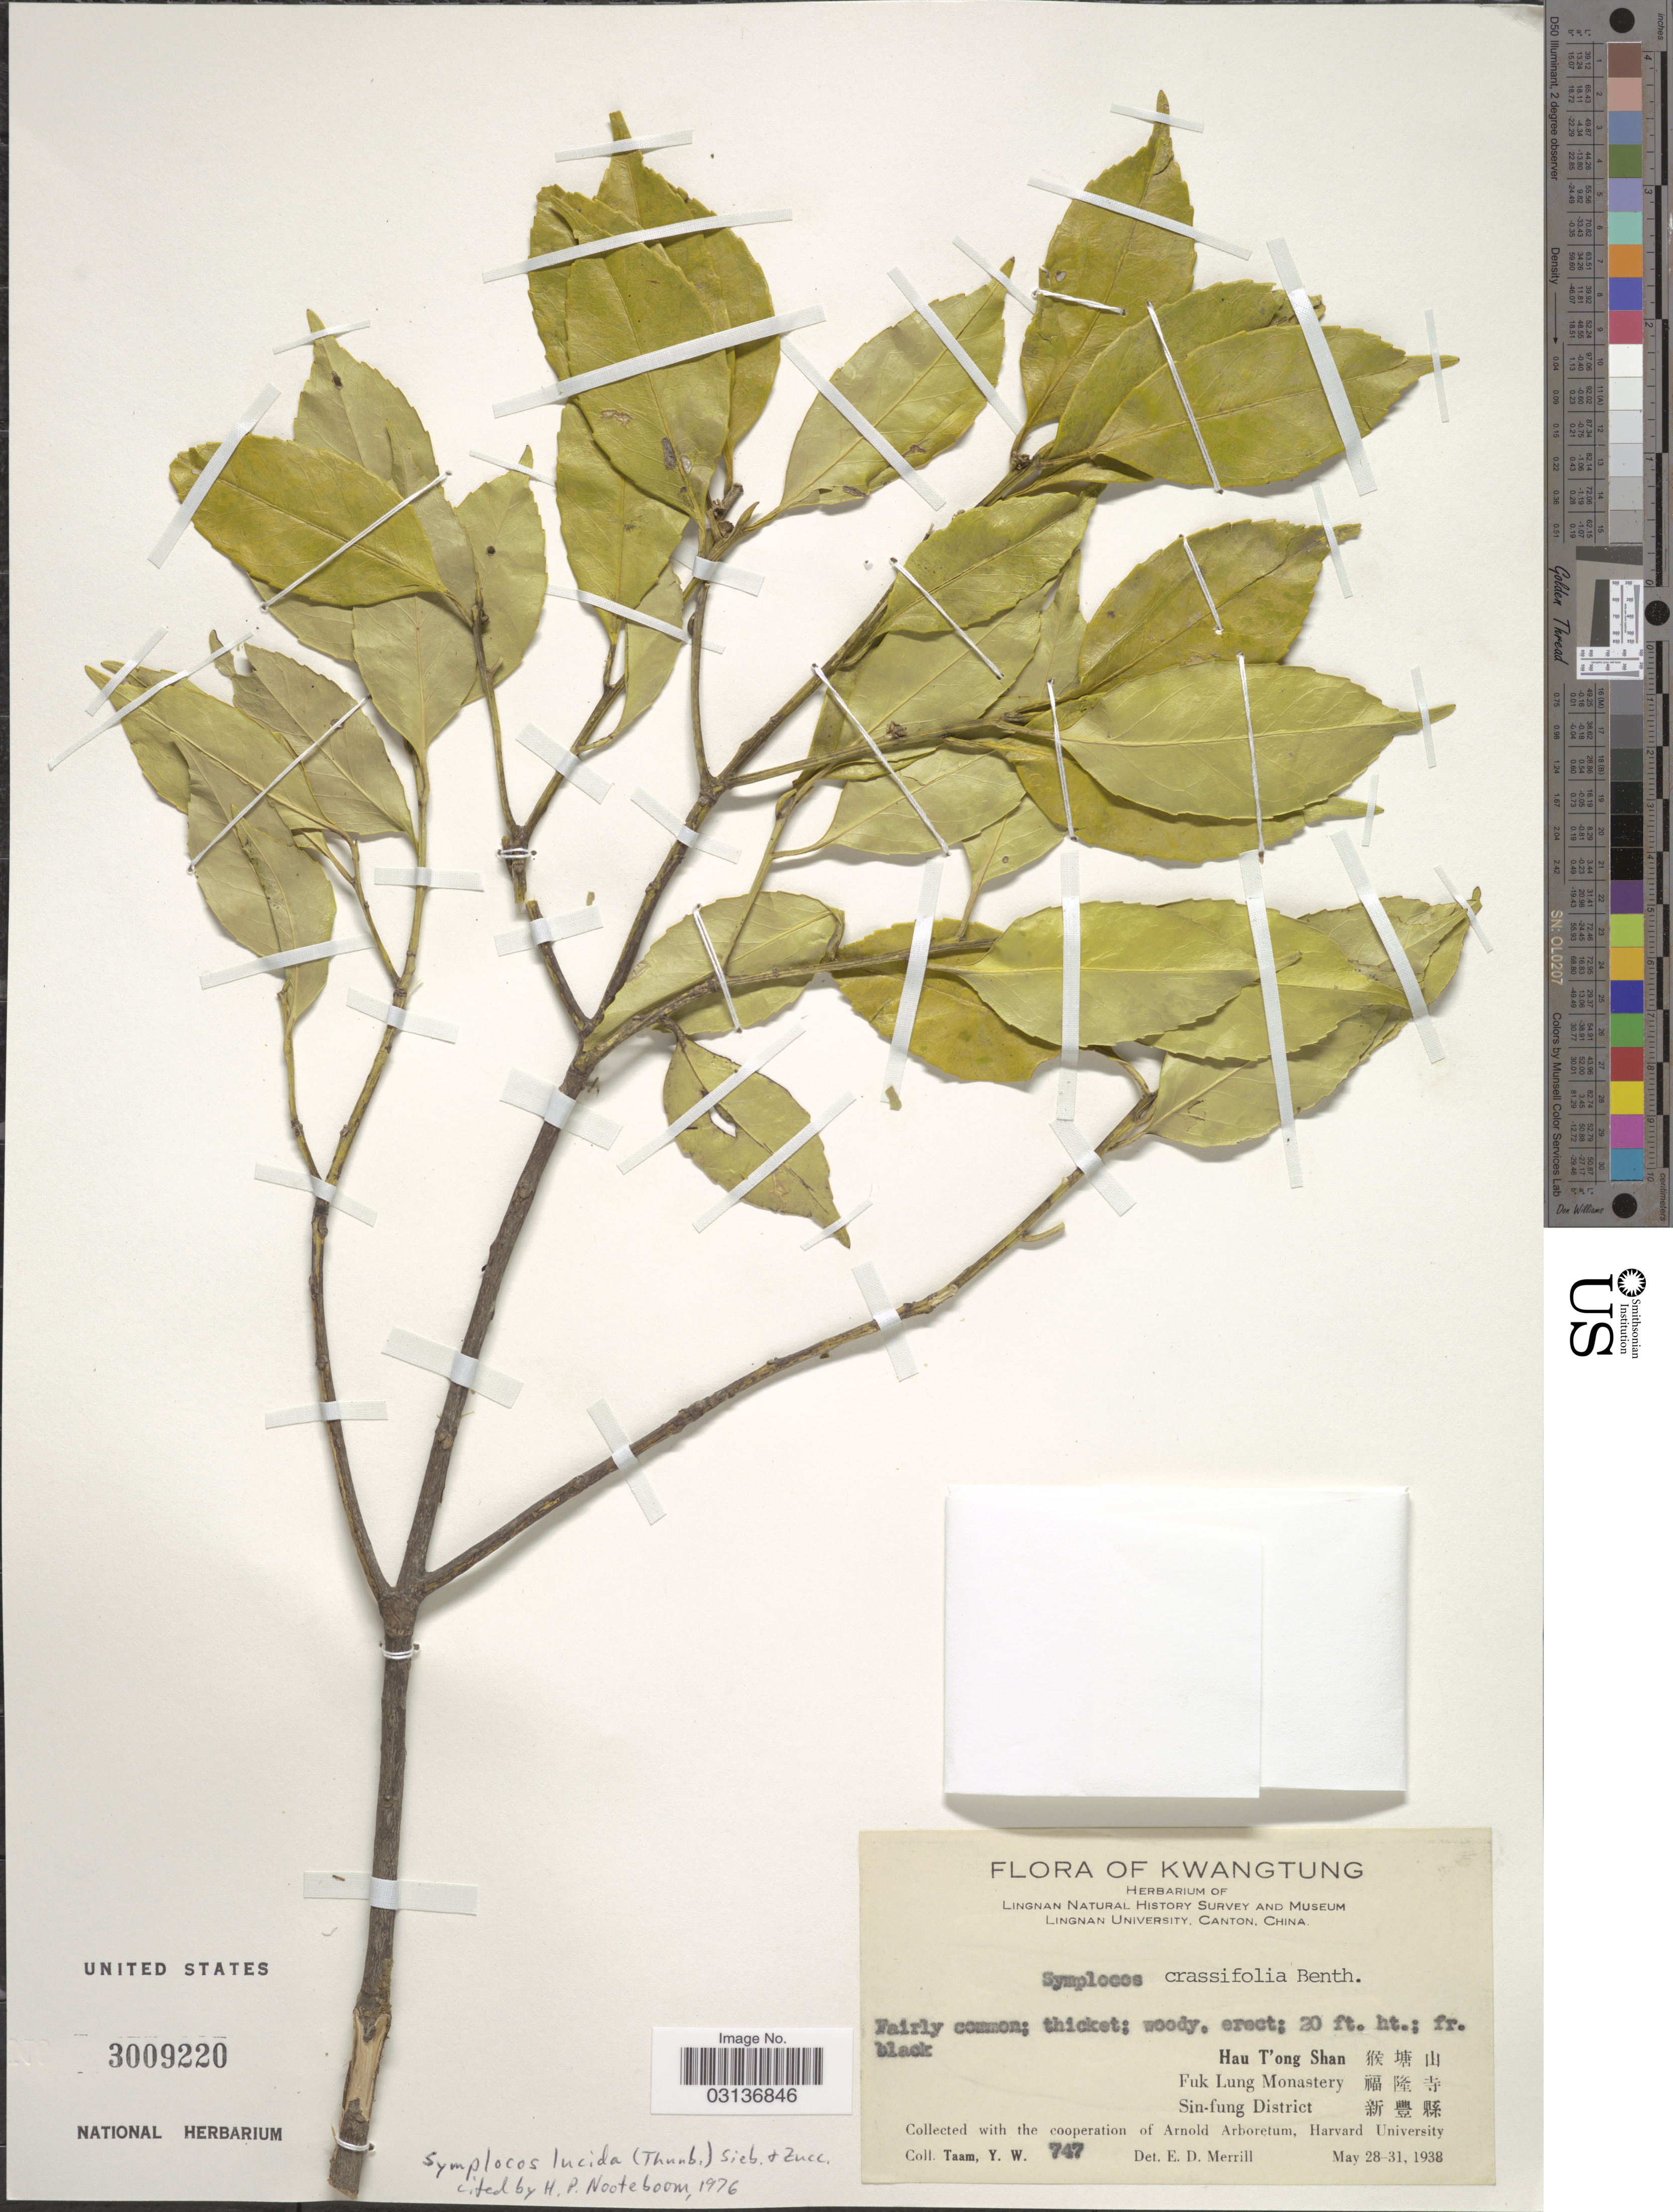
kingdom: Plantae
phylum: Tracheophyta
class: Magnoliopsida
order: Ericales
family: Symplocaceae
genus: Symplocos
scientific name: Symplocos lucida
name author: (Thurb.) Siebold & Zucc.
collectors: Y. W. Taam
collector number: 747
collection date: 1938-05-28/1938-05-31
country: China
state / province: Guangdong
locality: Kwangtung. Hau T'ong Shan. Fuk Lung Monastery. Sin-fung District.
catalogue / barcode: US 3009220